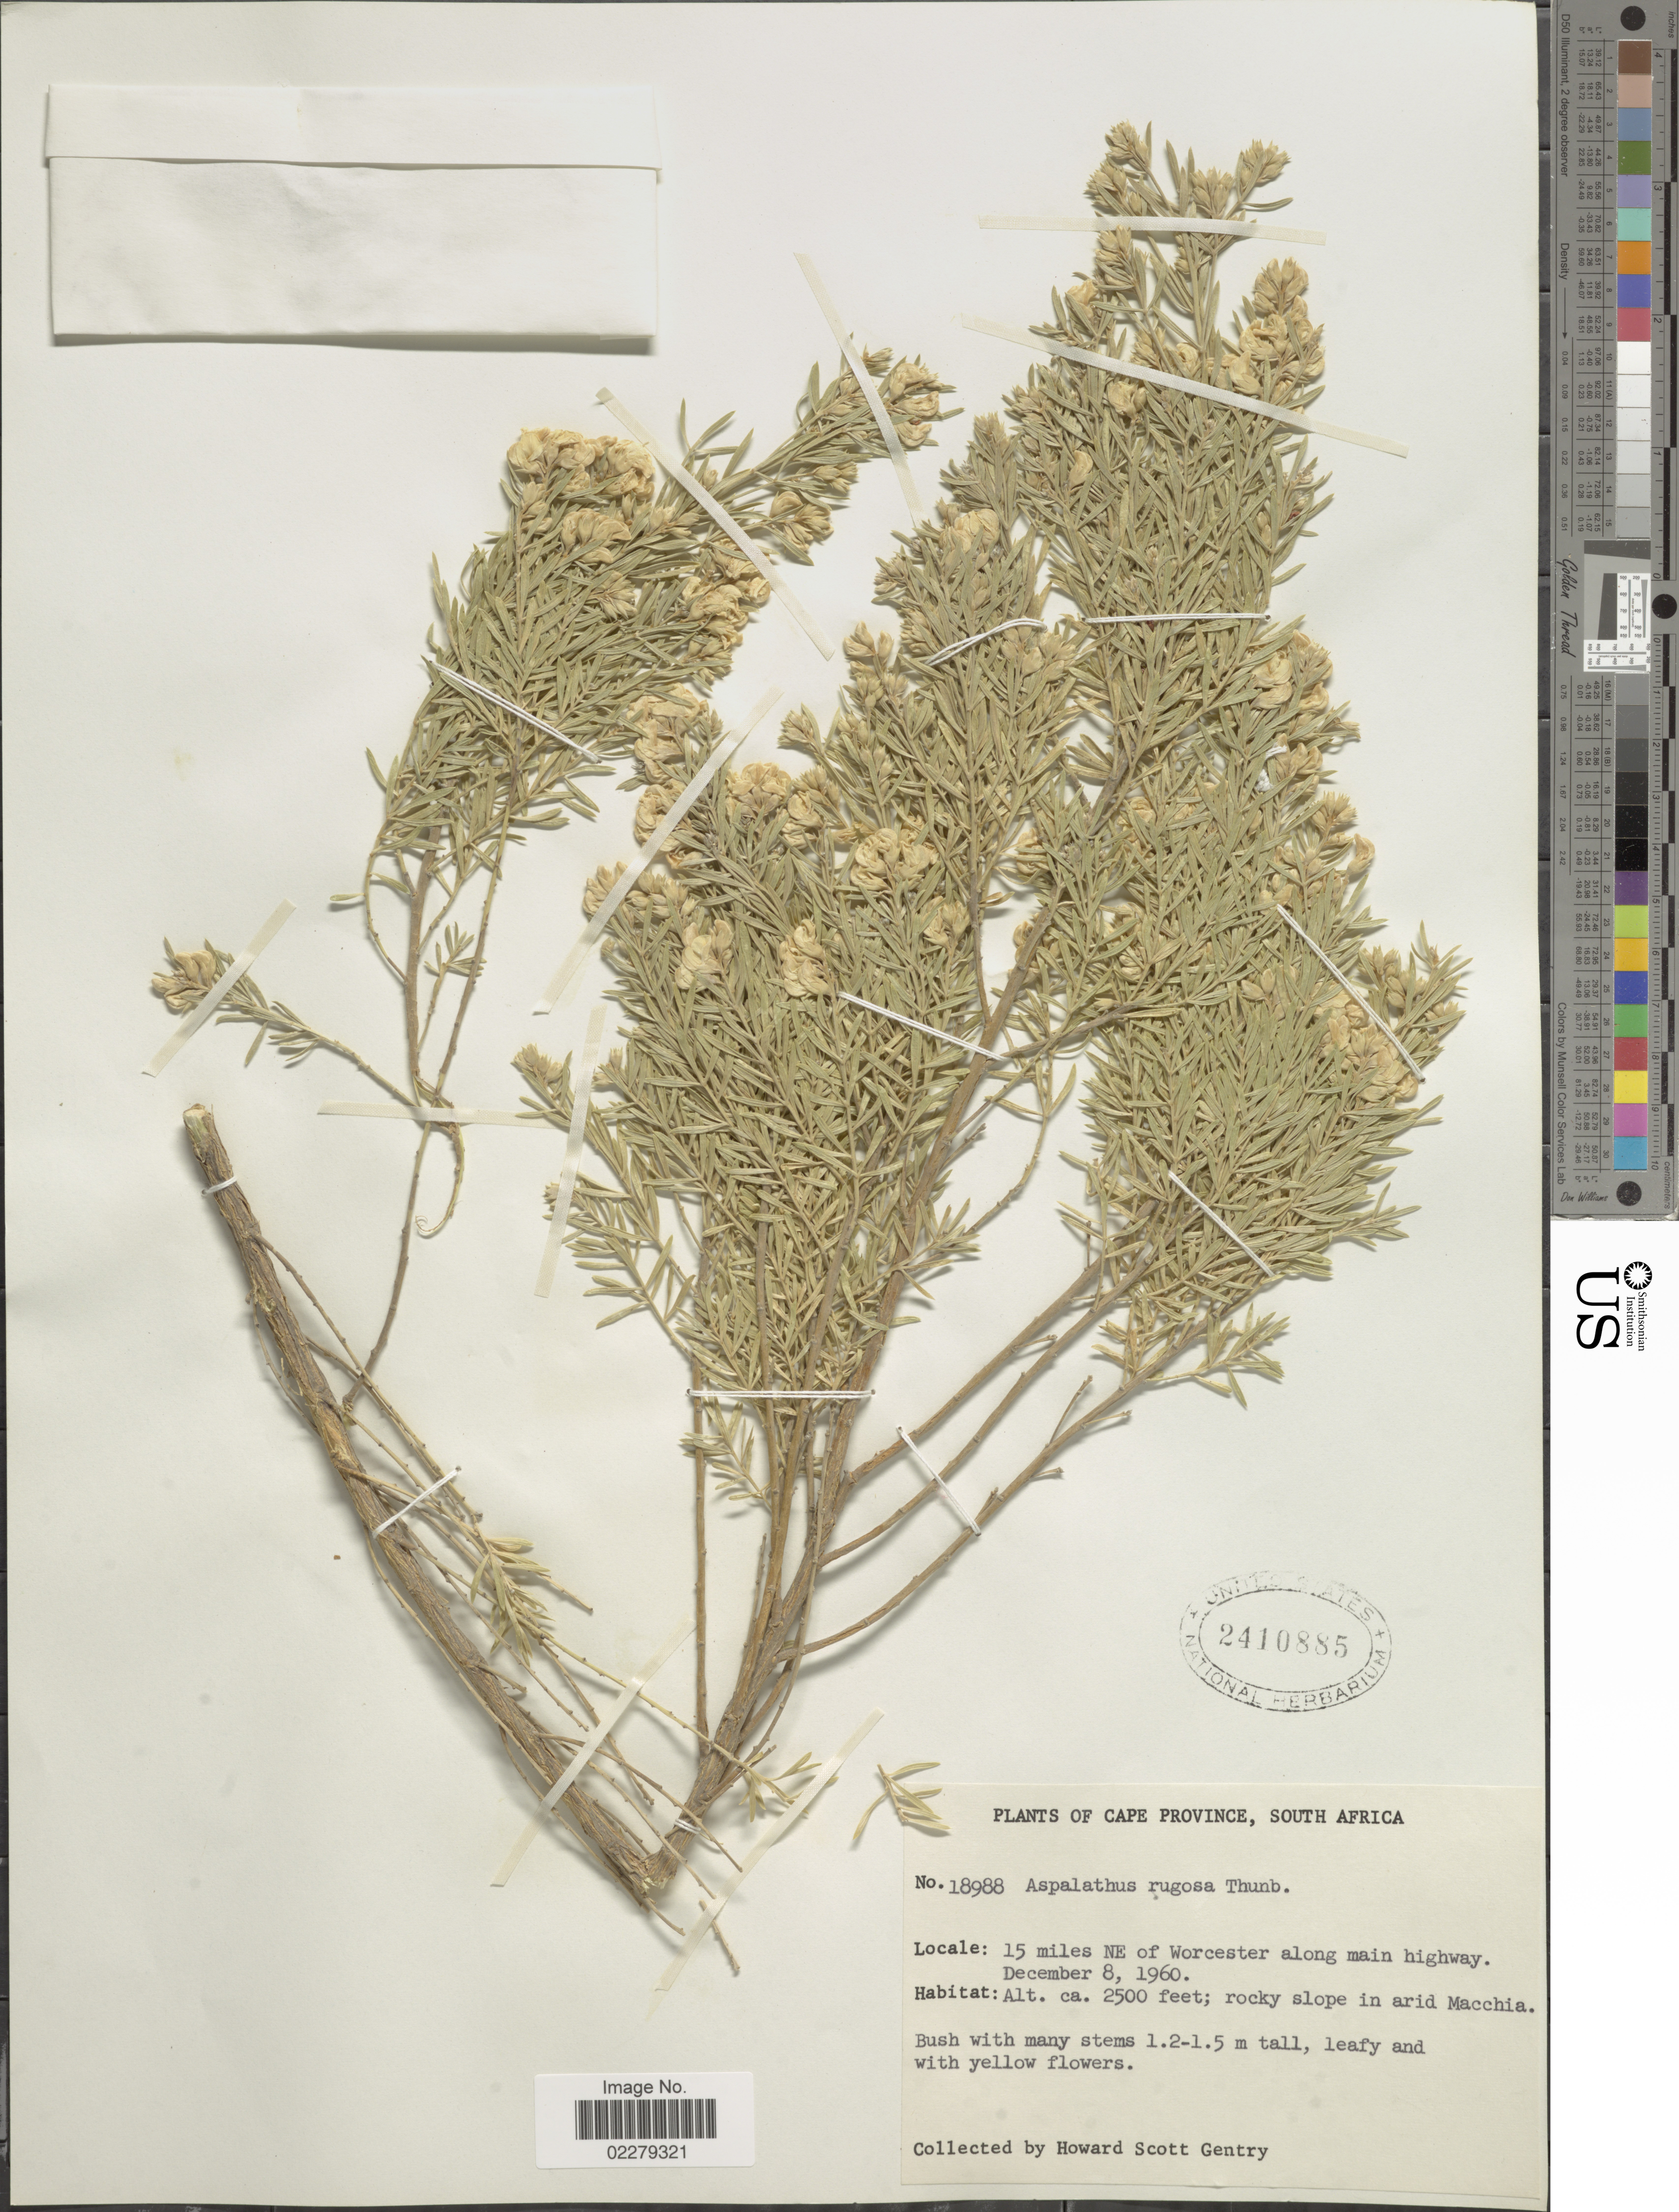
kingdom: Plantae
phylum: Tracheophyta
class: Magnoliopsida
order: Fabales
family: Fabaceae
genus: Aspalathus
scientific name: Aspalathus rugosa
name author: Thunb.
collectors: H. S. Gentry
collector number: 18988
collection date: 1960-12-08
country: South Africa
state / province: Western Cape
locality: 15 miles NE of Worcester along main highway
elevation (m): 762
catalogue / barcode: US 2410885